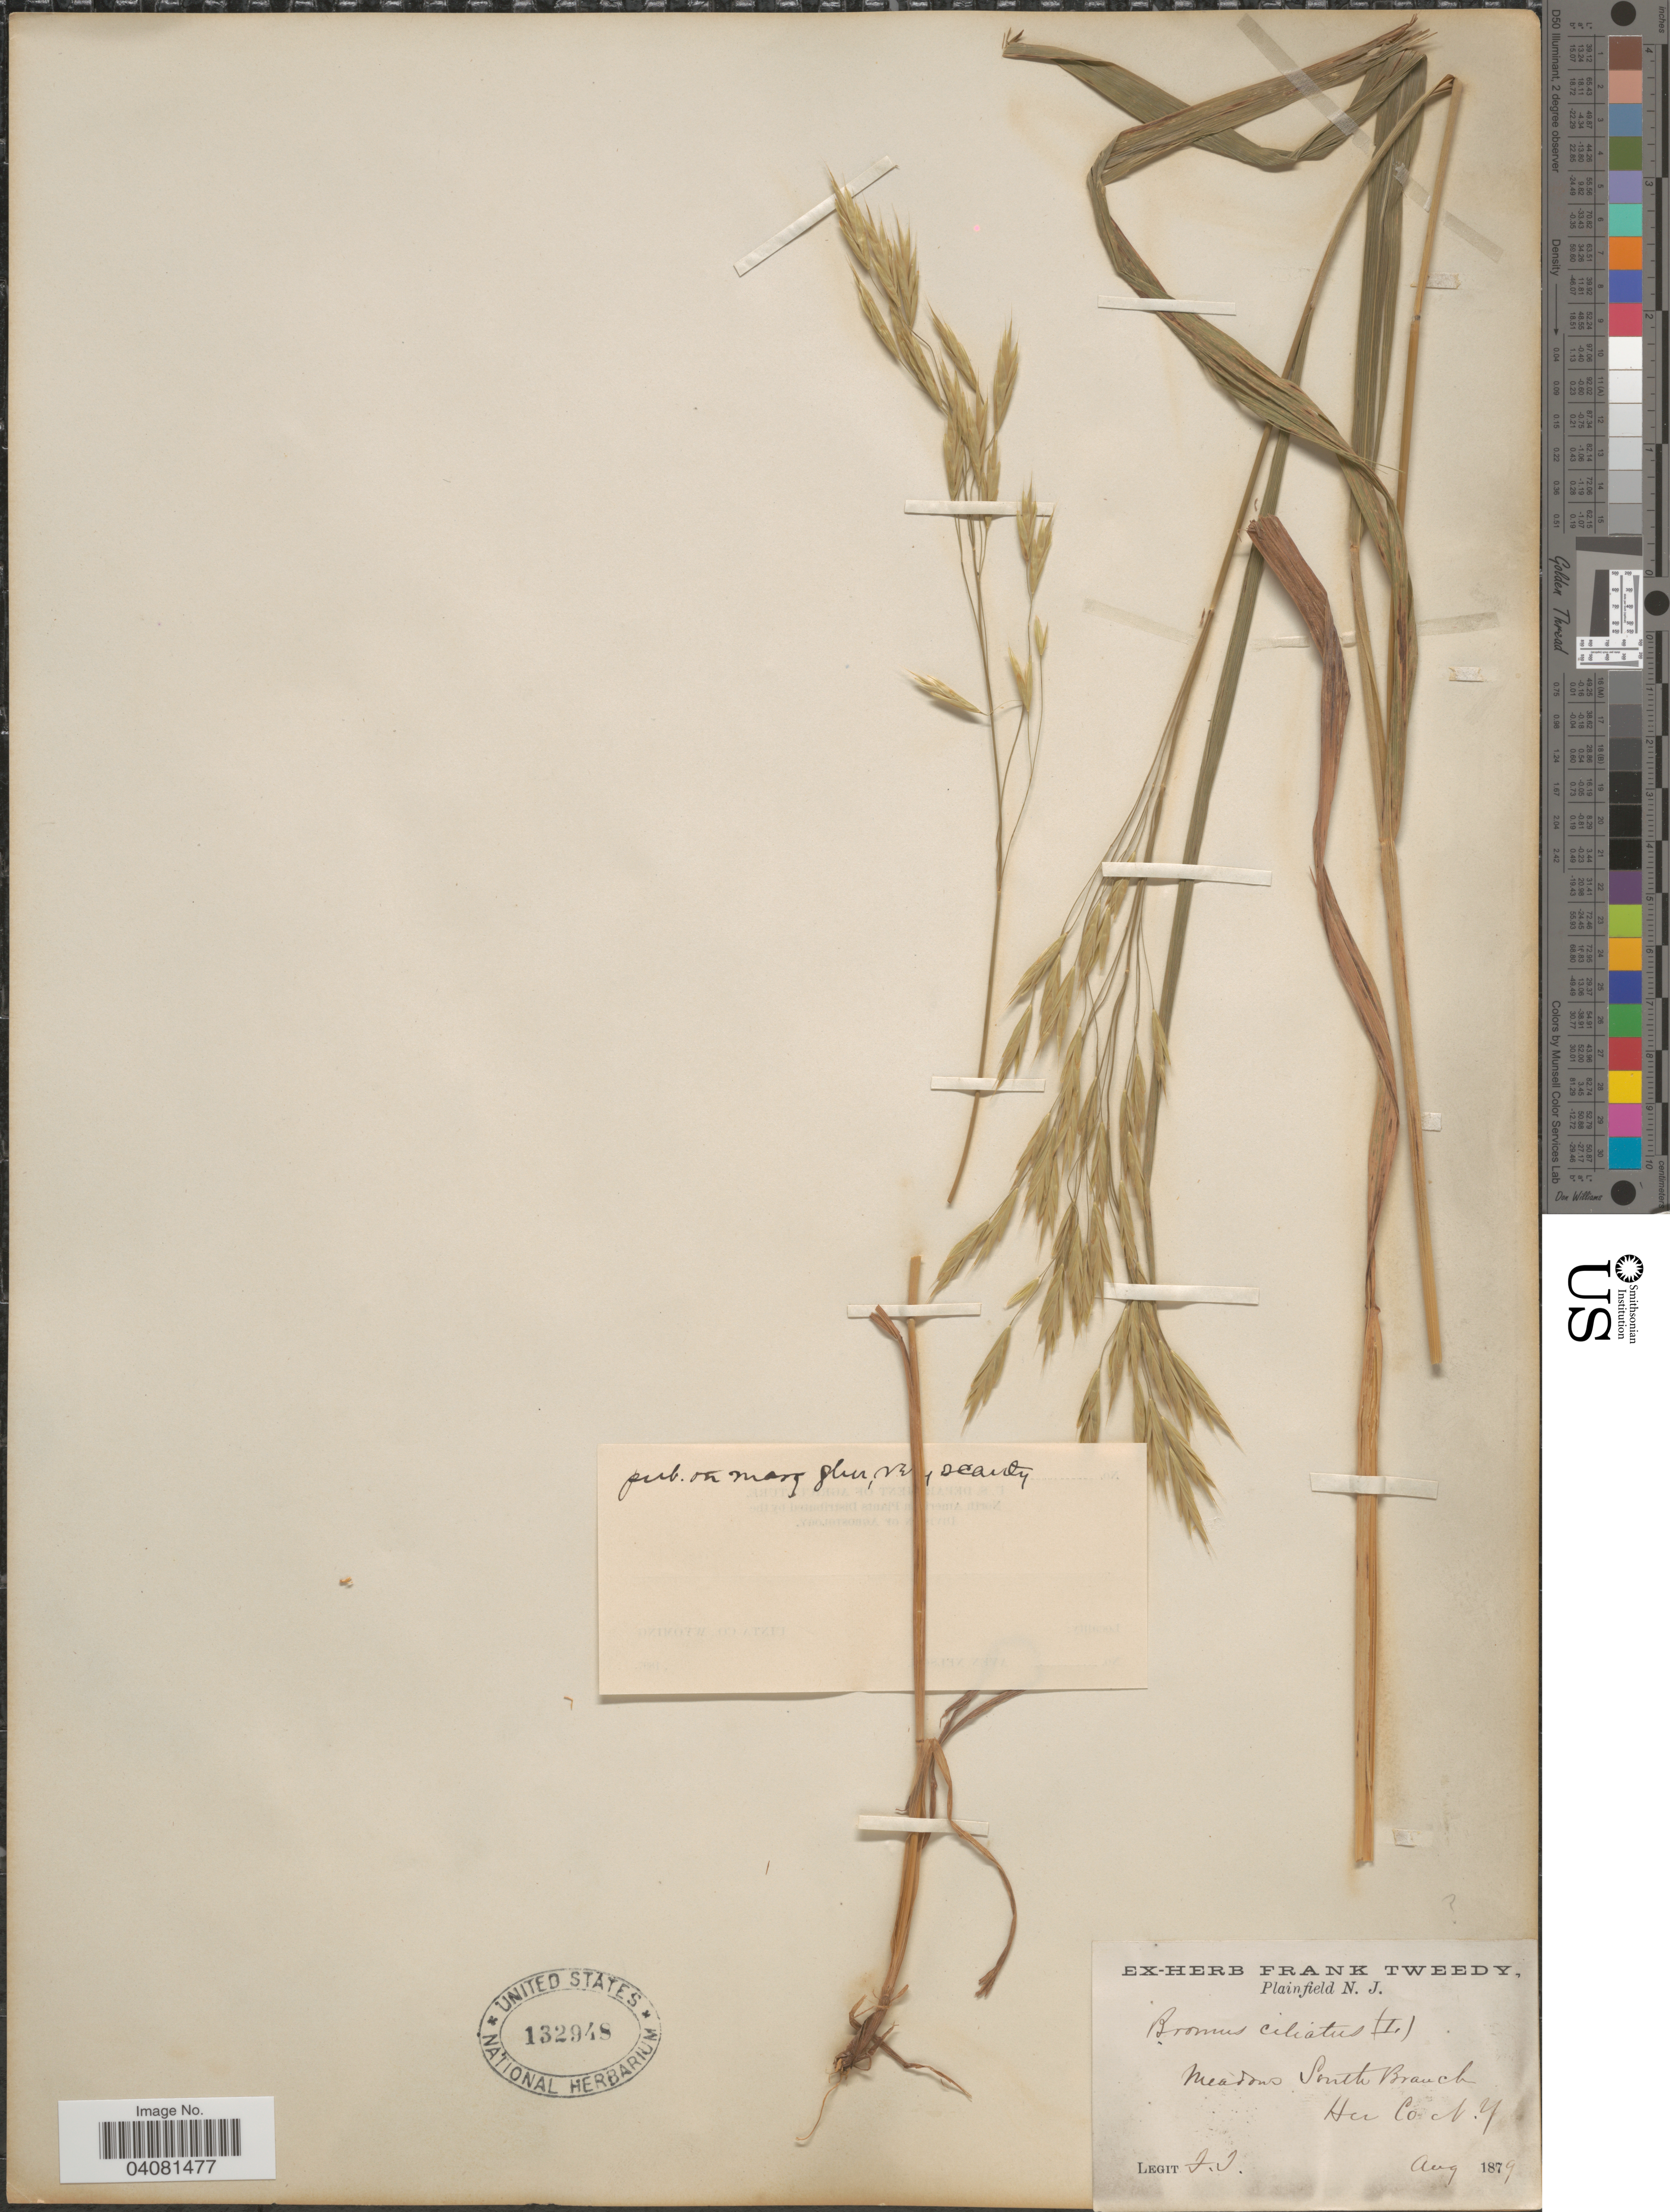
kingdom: Plantae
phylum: Tracheophyta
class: Liliopsida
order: Poales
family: Poaceae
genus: Bromus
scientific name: Bromus ciliatus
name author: L.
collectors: F. Tweedy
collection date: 1879-08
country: United States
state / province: New York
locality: Meadows South Branch. Her Co.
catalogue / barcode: US 132948